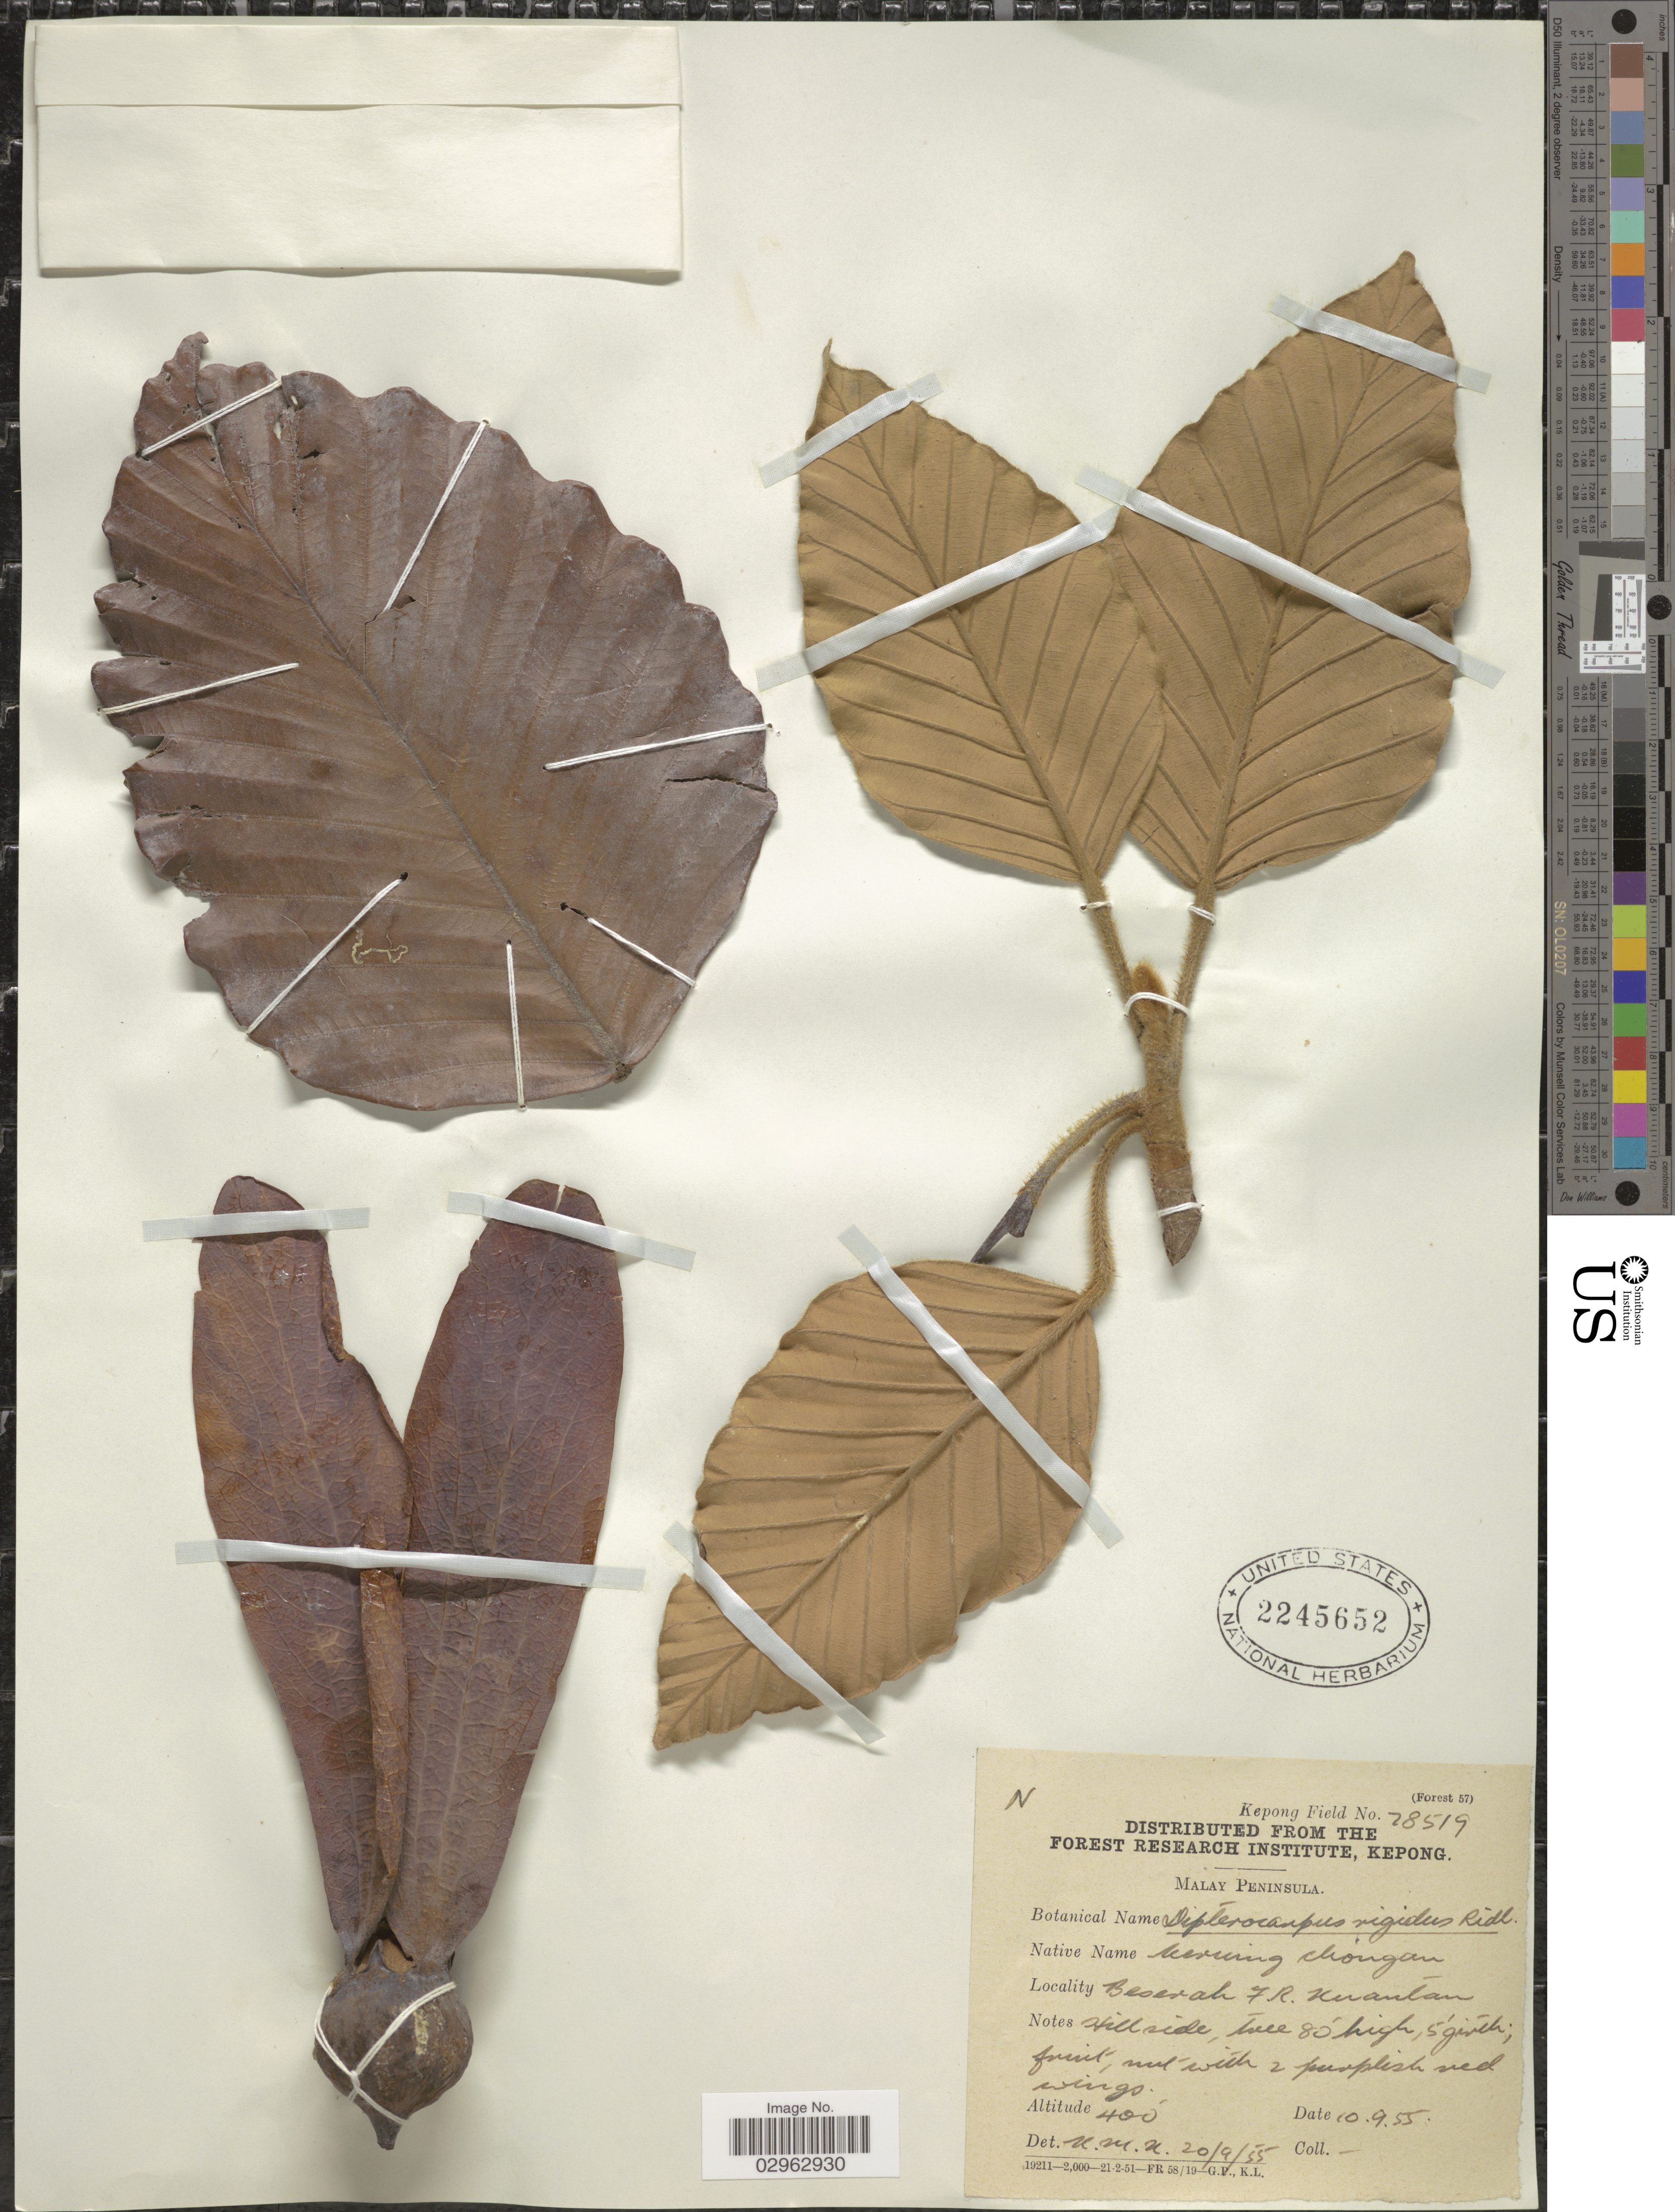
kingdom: Plantae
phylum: Tracheophyta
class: Magnoliopsida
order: Malvales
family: Dipterocarpaceae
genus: Dipterocarpus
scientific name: Dipterocarpus rigidus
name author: Ridl.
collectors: Forest Research Institute - Kepong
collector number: Kepong Field 78519 ?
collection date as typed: Transcribed d/m/y: 10/9/55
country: Malaysia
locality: Malay Peninsula. Beserah F. R. Kuantan.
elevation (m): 122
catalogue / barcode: US 2245652